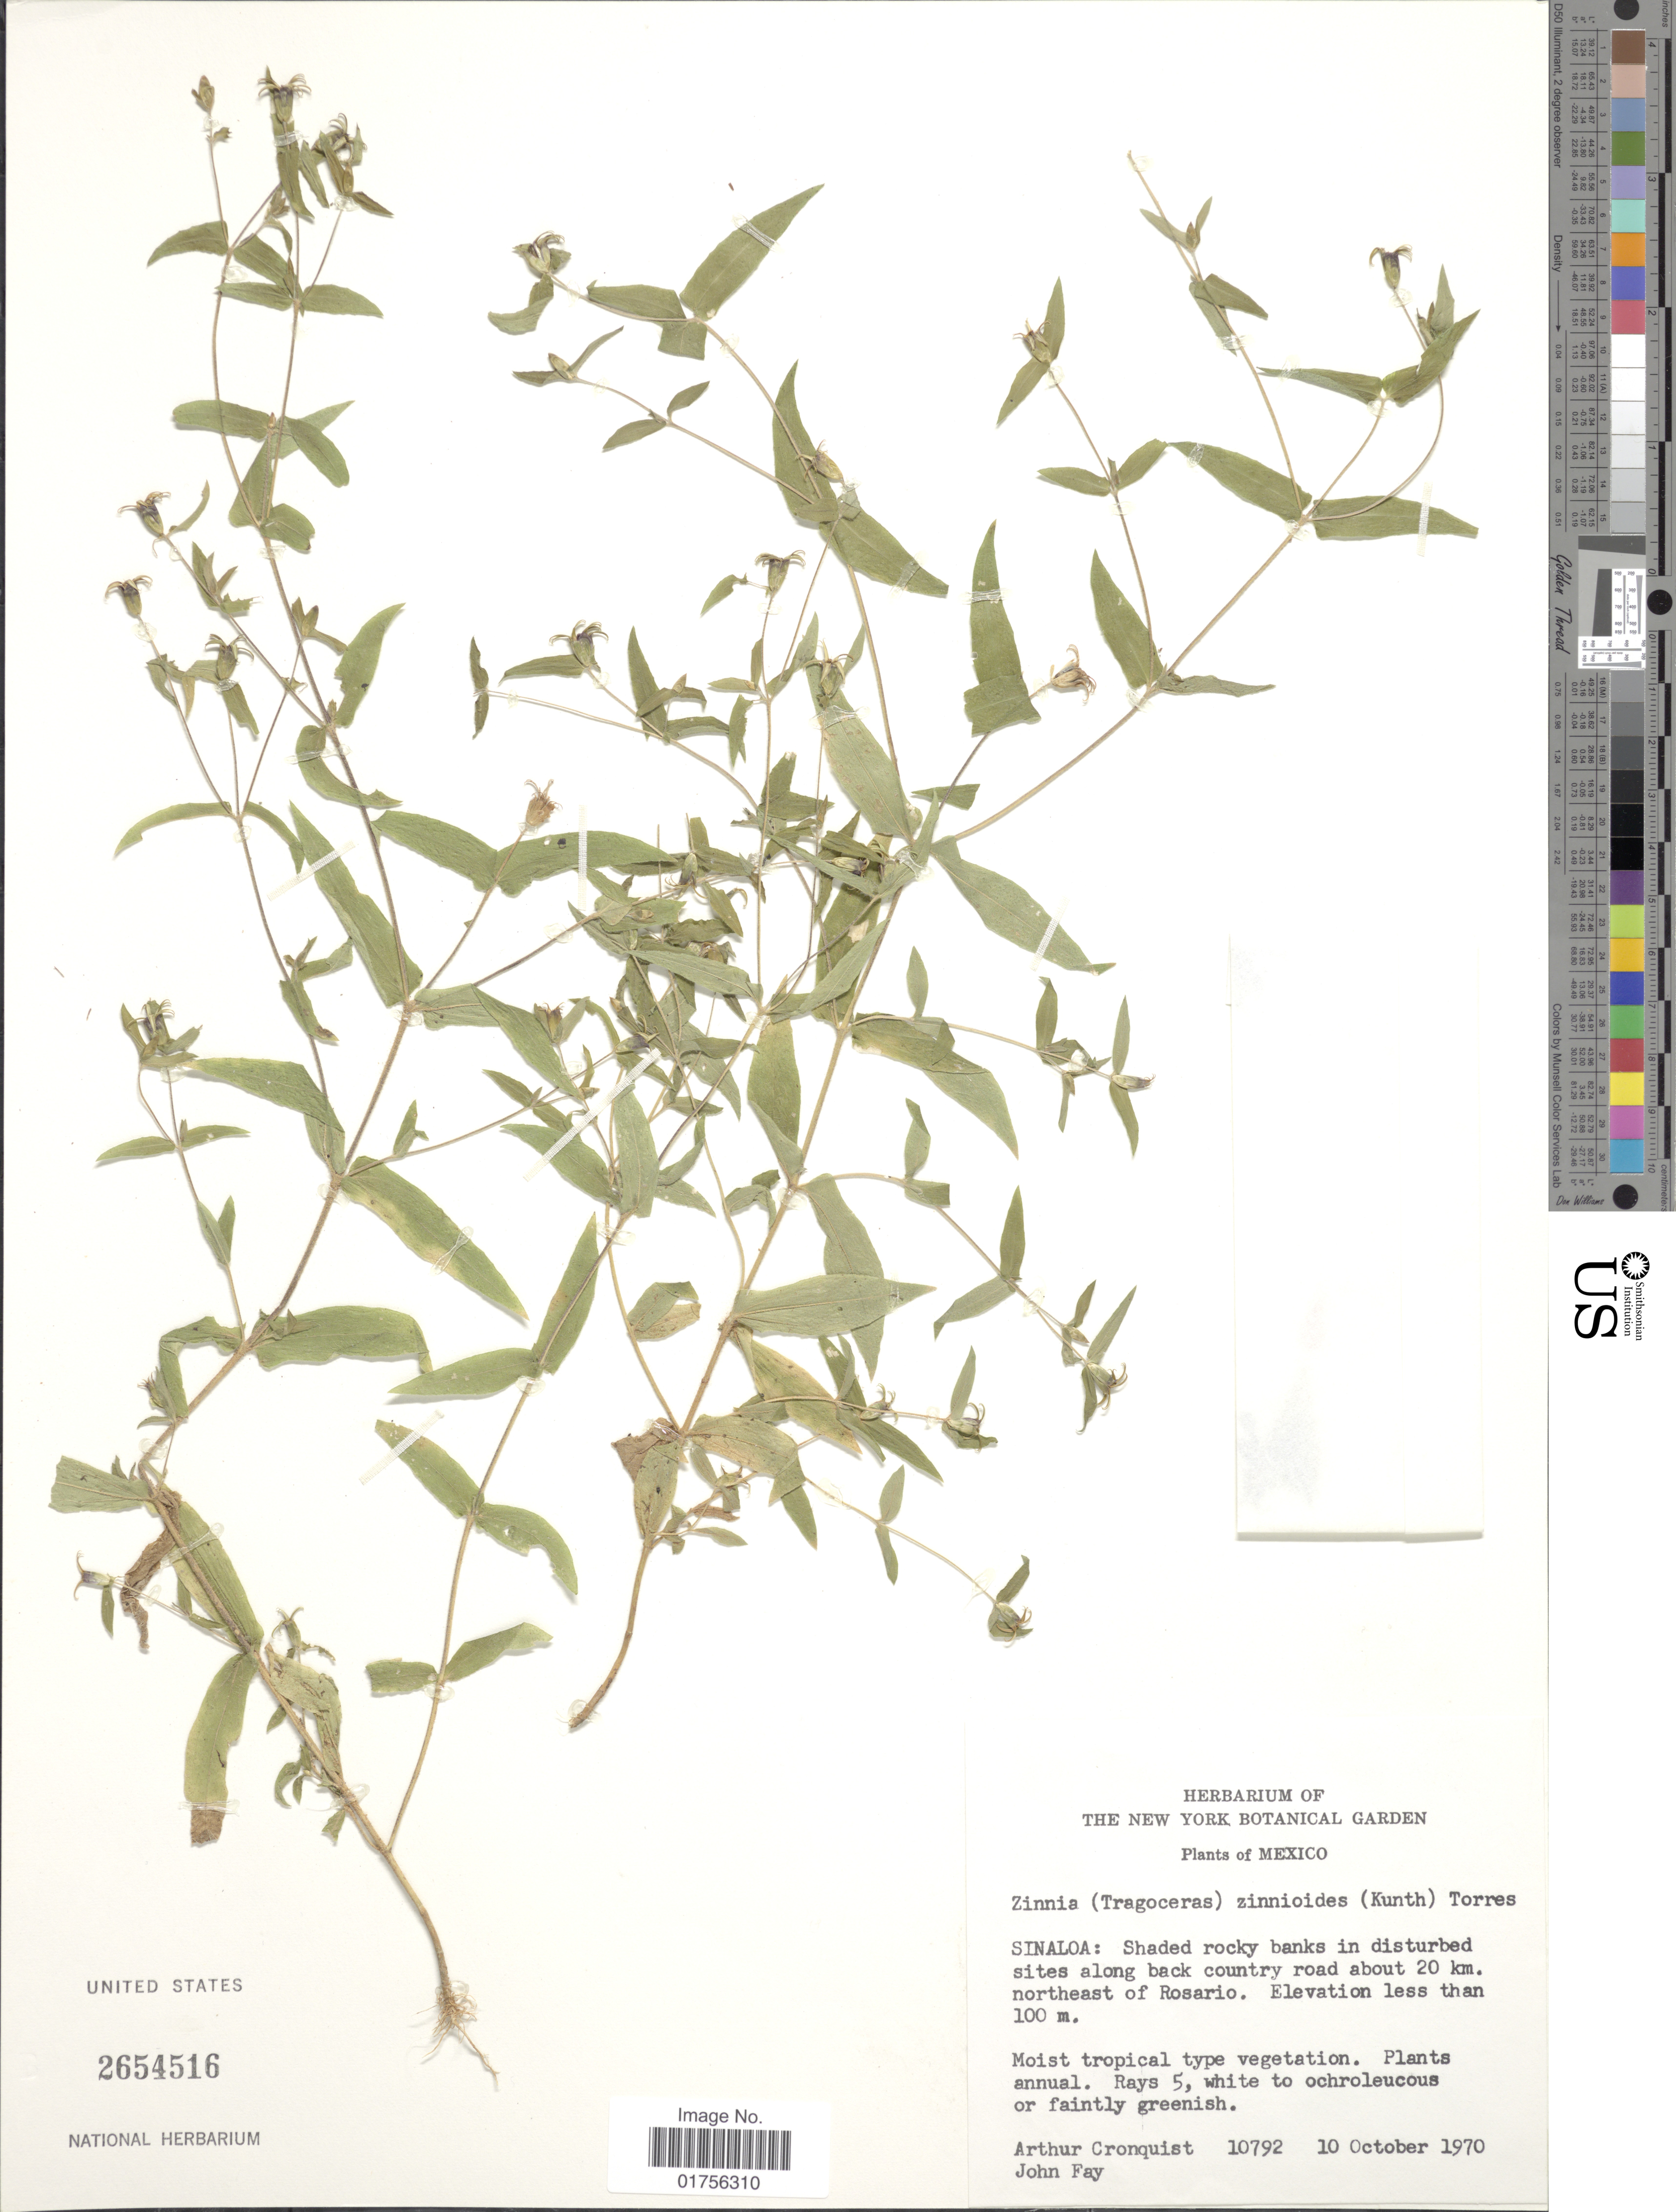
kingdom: Plantae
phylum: Tracheophyta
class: Magnoliopsida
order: Asterales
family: Asteraceae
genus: Zinnia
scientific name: Zinnia zinnioides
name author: (Kunth) Olorode & A.M. Torres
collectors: A. J. Cronquist & J. Fay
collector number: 10792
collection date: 1970-10-10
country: Mexico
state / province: Sinaloa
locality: Sinaloa: Shaded rocky banks in disturbed sites along back country road about 20 km. northeast of Rosario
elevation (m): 100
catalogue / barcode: US 2654516